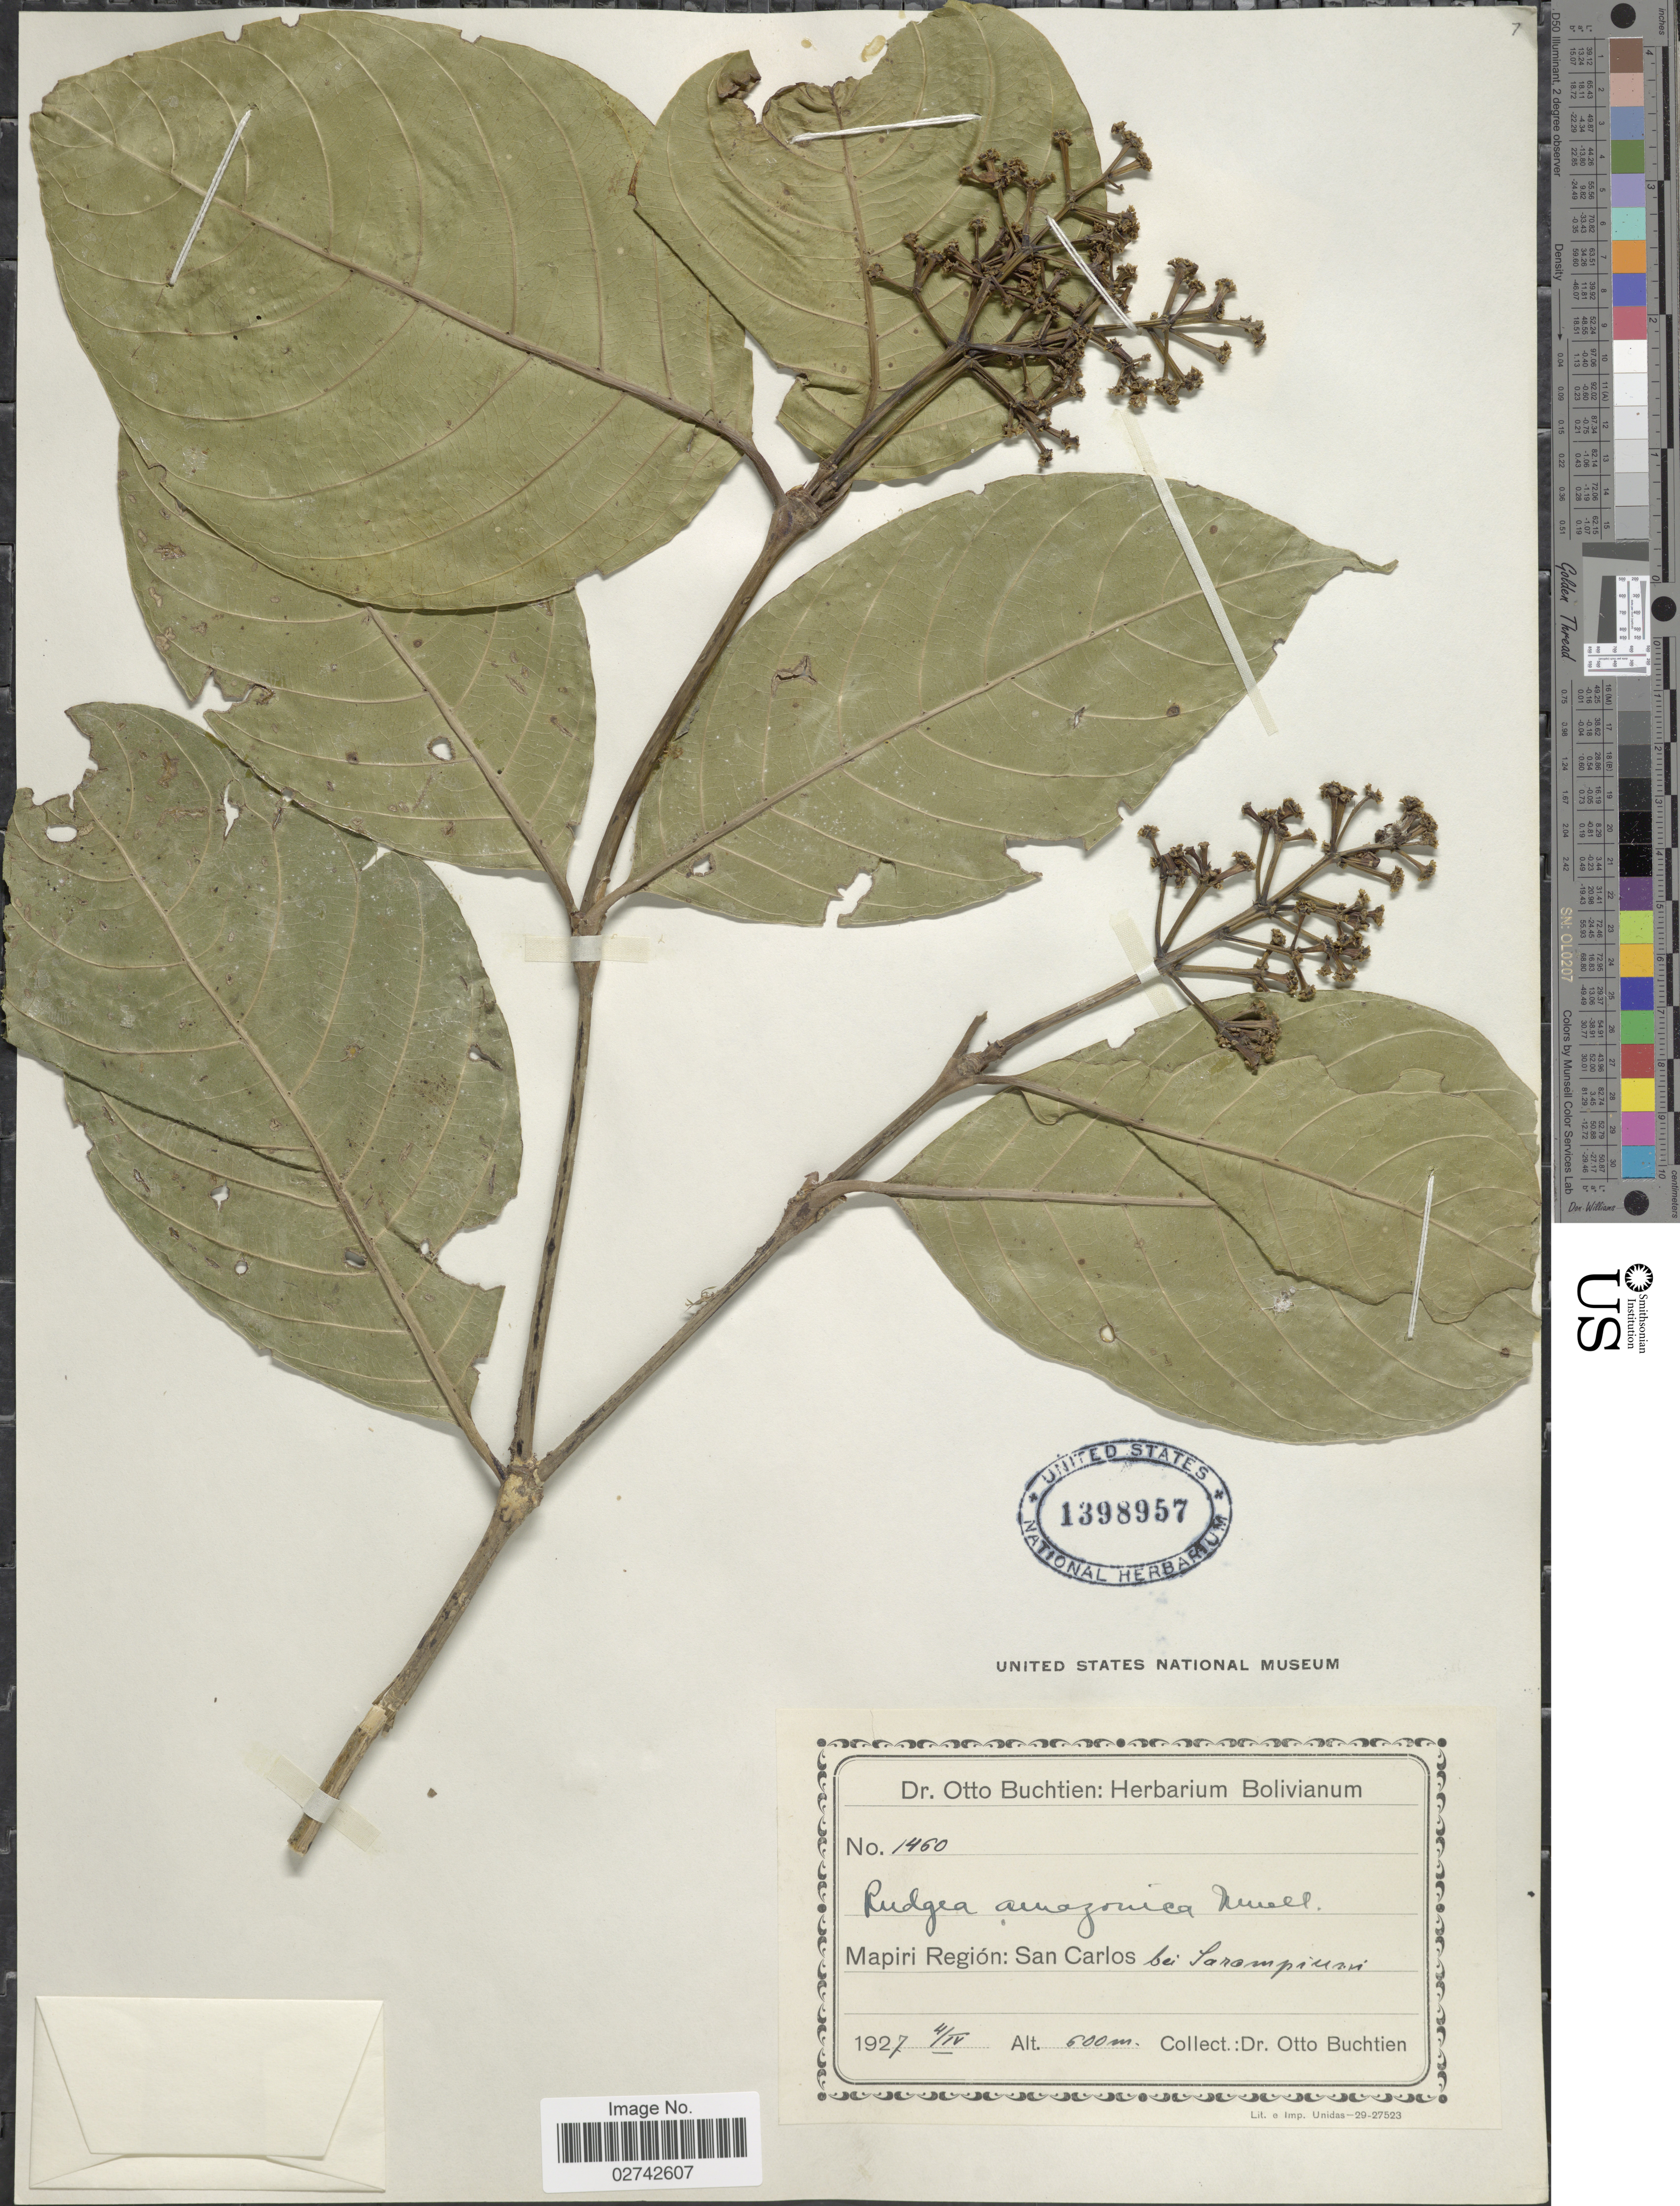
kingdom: Plantae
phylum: Tracheophyta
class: Magnoliopsida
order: Gentianales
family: Rubiaceae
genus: Rudgea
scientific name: Rudgea amazonica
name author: Müll. Arg.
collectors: O. Buchtien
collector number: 1460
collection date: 1927-04-04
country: Bolivia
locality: Mapiri Region: San Carlos bei Sarampiuni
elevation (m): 600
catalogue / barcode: US 1398957